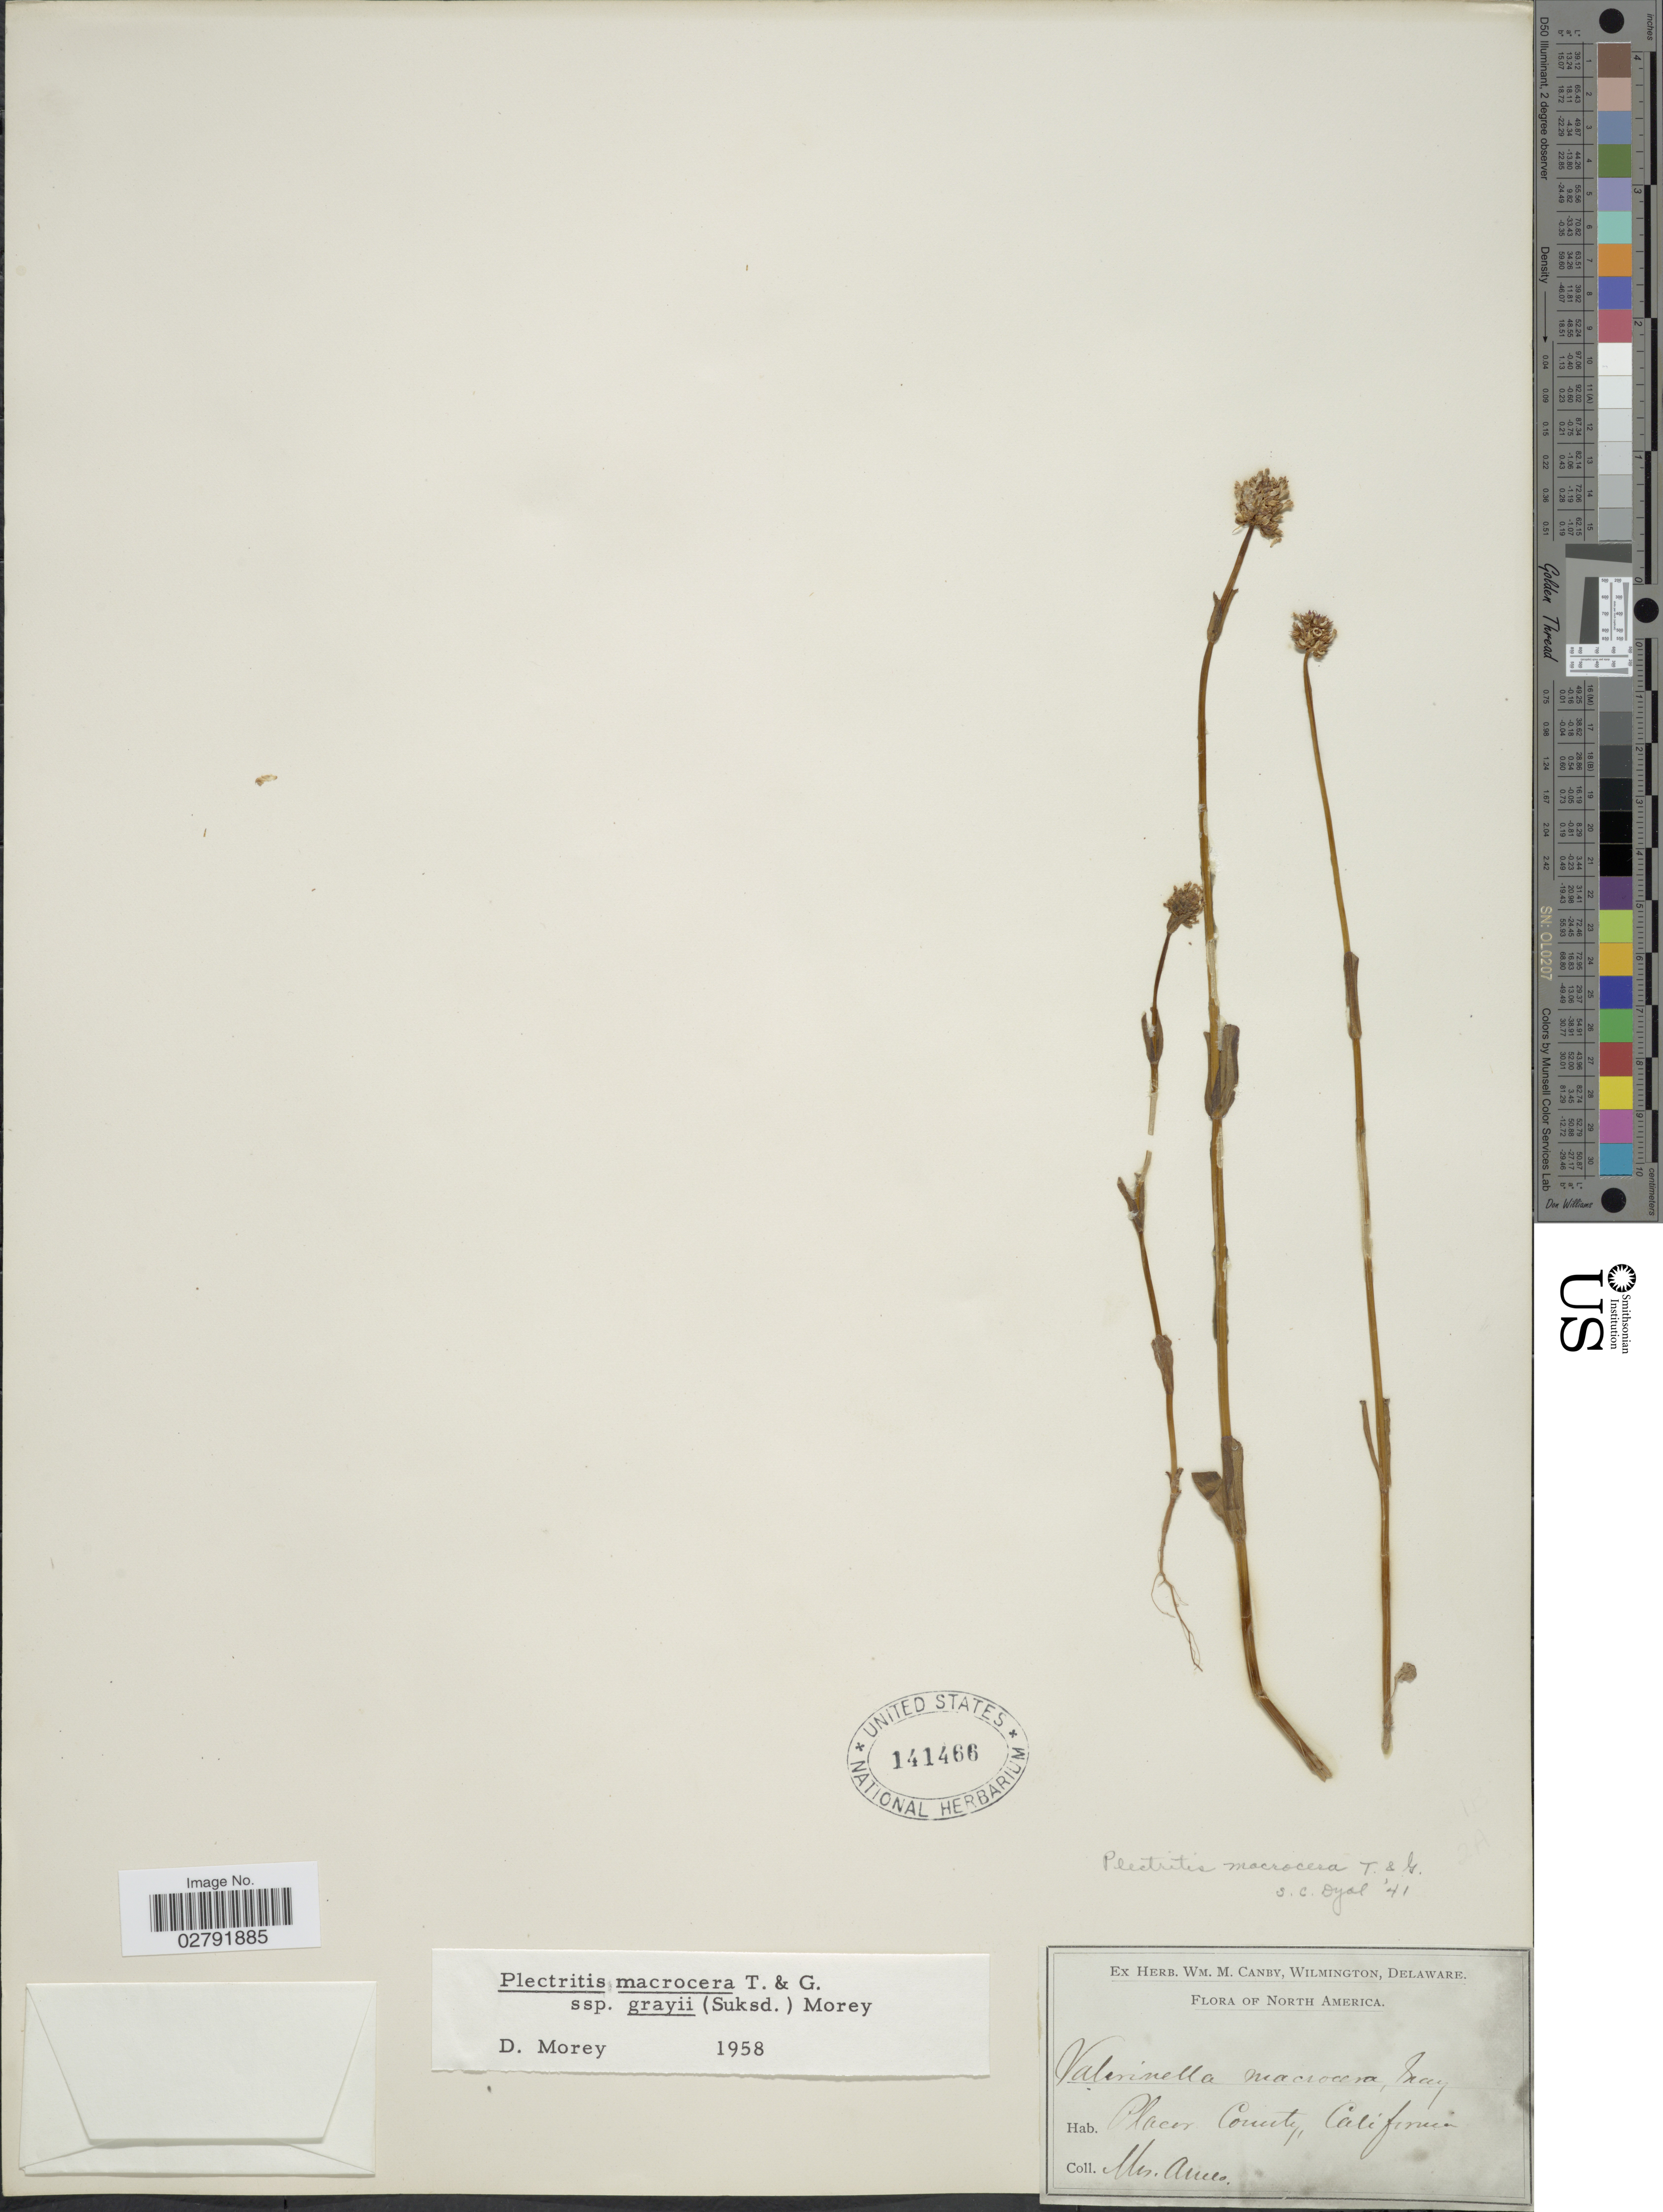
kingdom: Plantae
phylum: Tracheophyta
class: Magnoliopsida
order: Dipsacales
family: Caprifoliaceae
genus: Plectritis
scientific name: Plectritis macrocera subsp. grayi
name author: (Suksd.) Morey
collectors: -- Ames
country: United States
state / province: California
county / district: Placer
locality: Placer County.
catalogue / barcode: US 141466